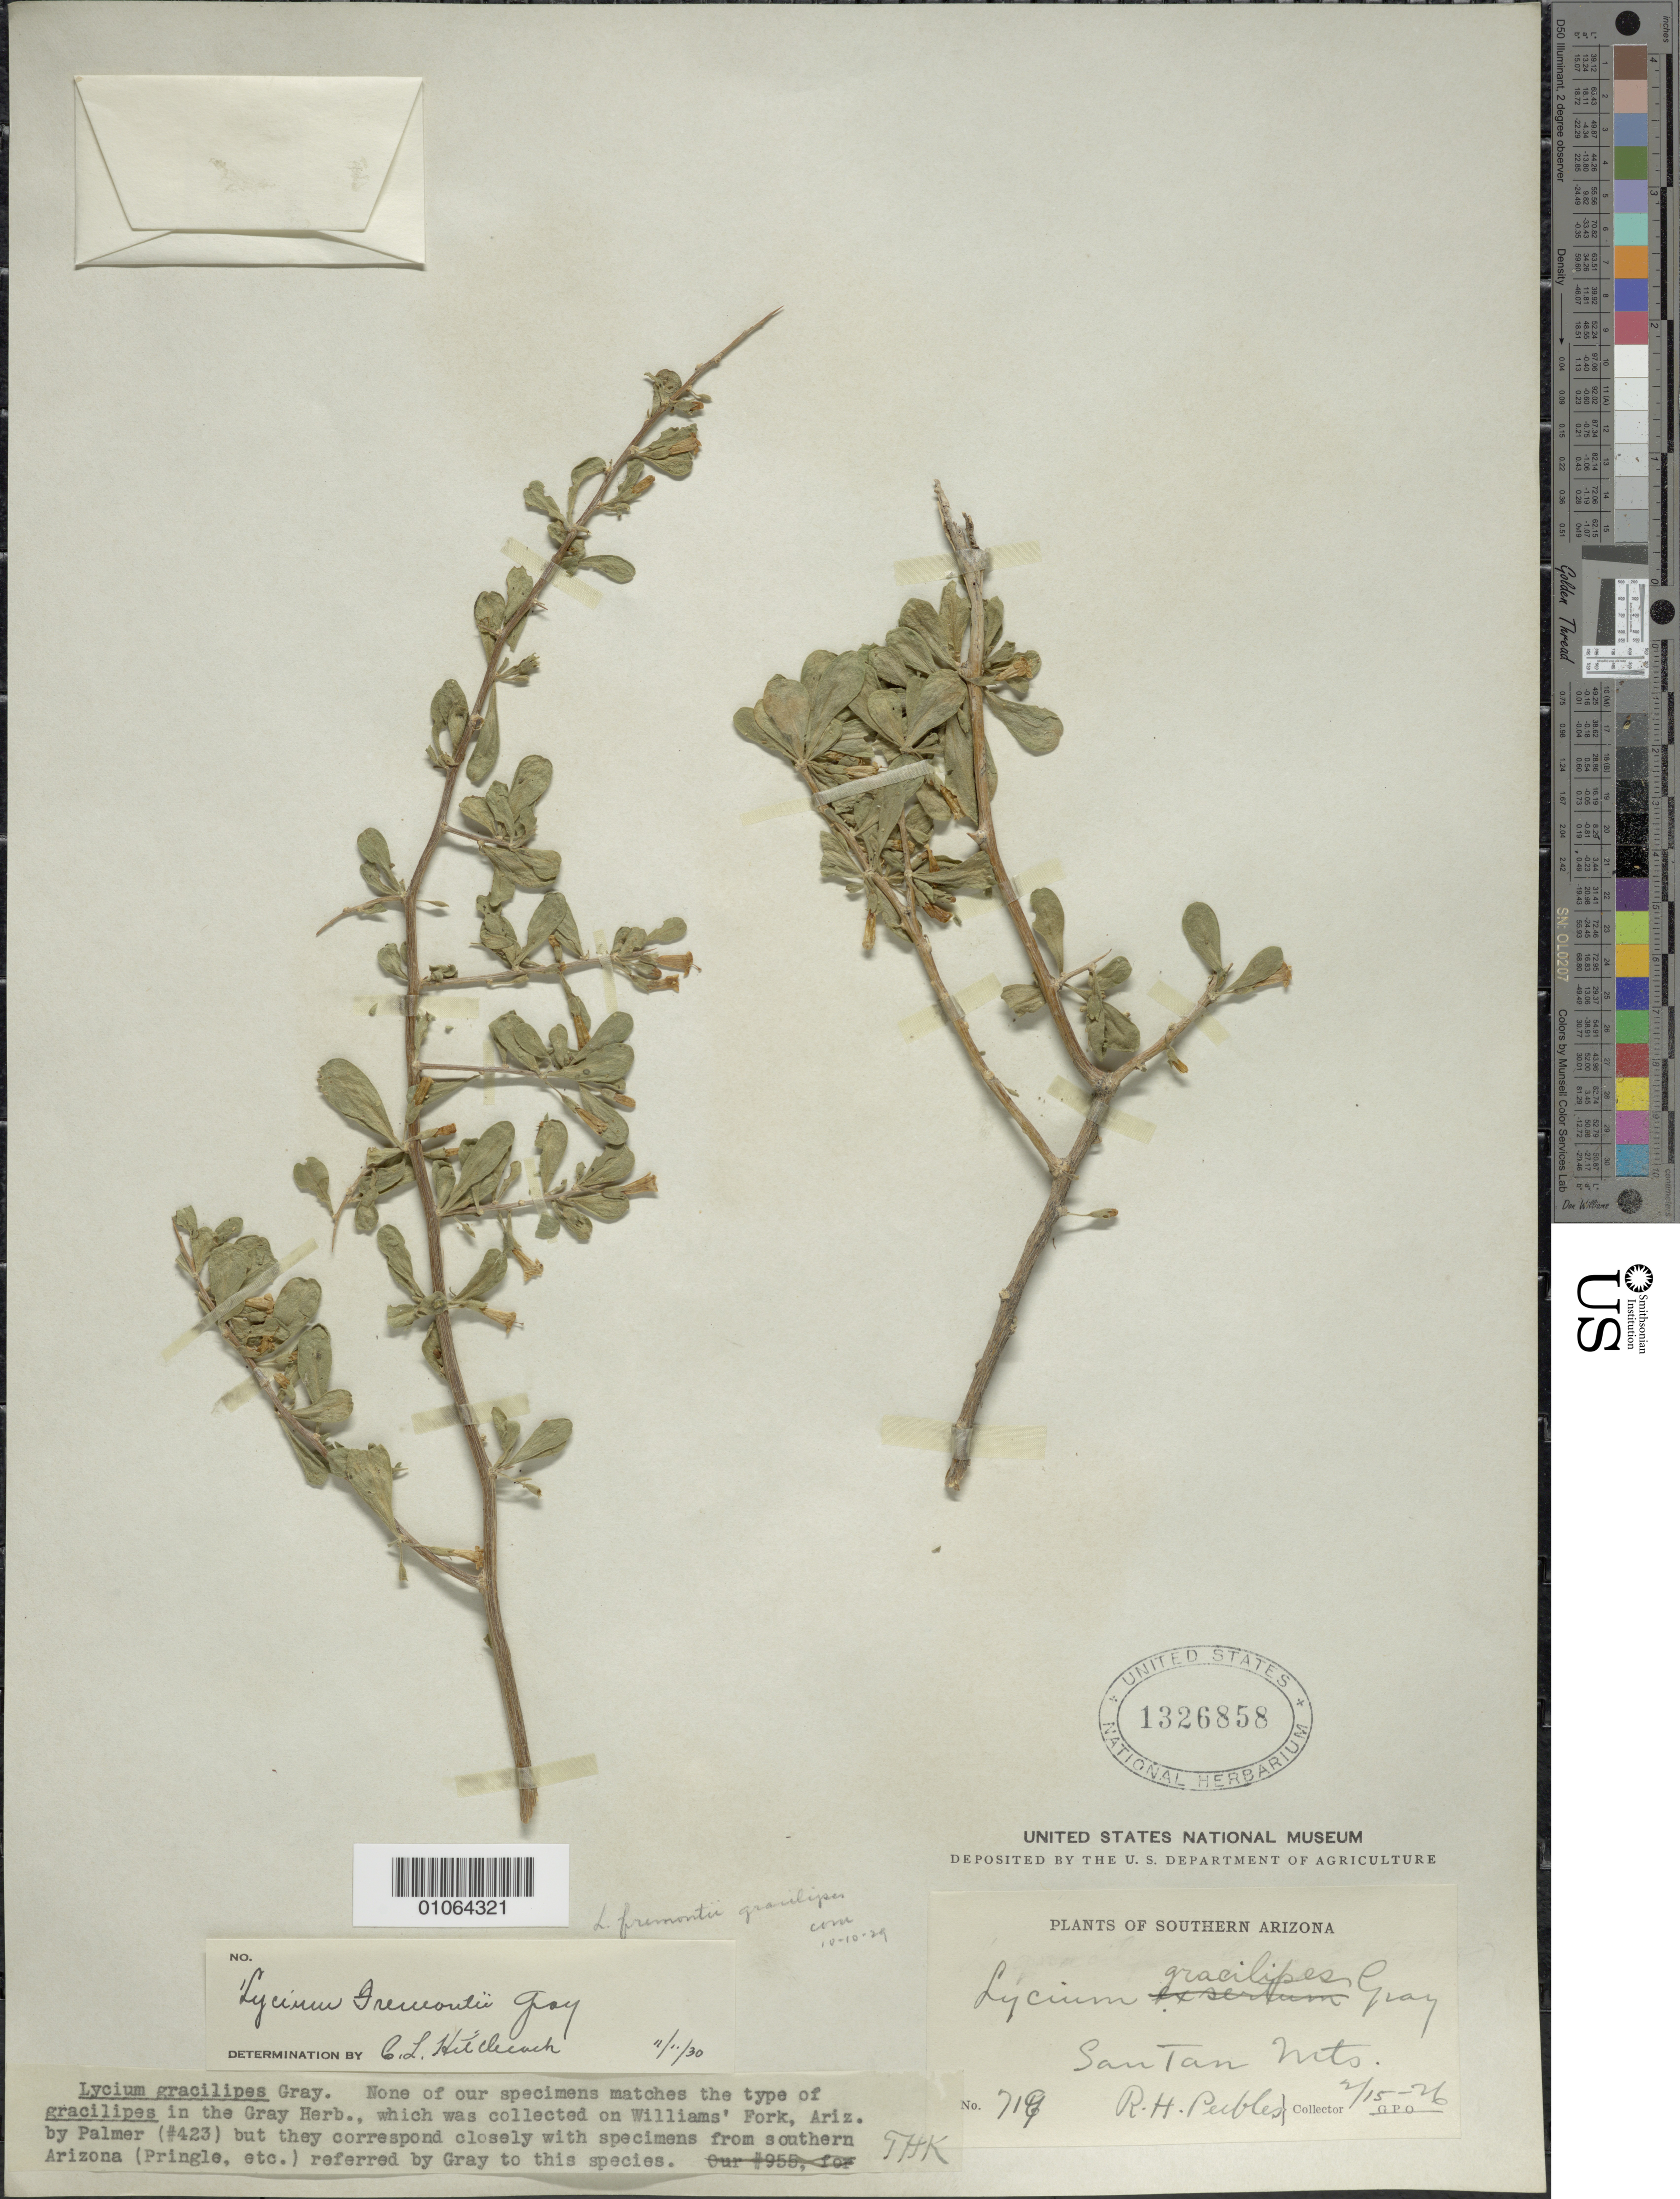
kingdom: Plantae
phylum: Tracheophyta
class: Magnoliopsida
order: Solanales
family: Solanaceae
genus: Lycium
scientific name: Lycium fremontii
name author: A. Gray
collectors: R. H. Peebles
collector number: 719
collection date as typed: Transcribed d/m/y: 15/2/26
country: United States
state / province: Arizona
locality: Southern Arizona, San Tan Mts.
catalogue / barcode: US 1326858